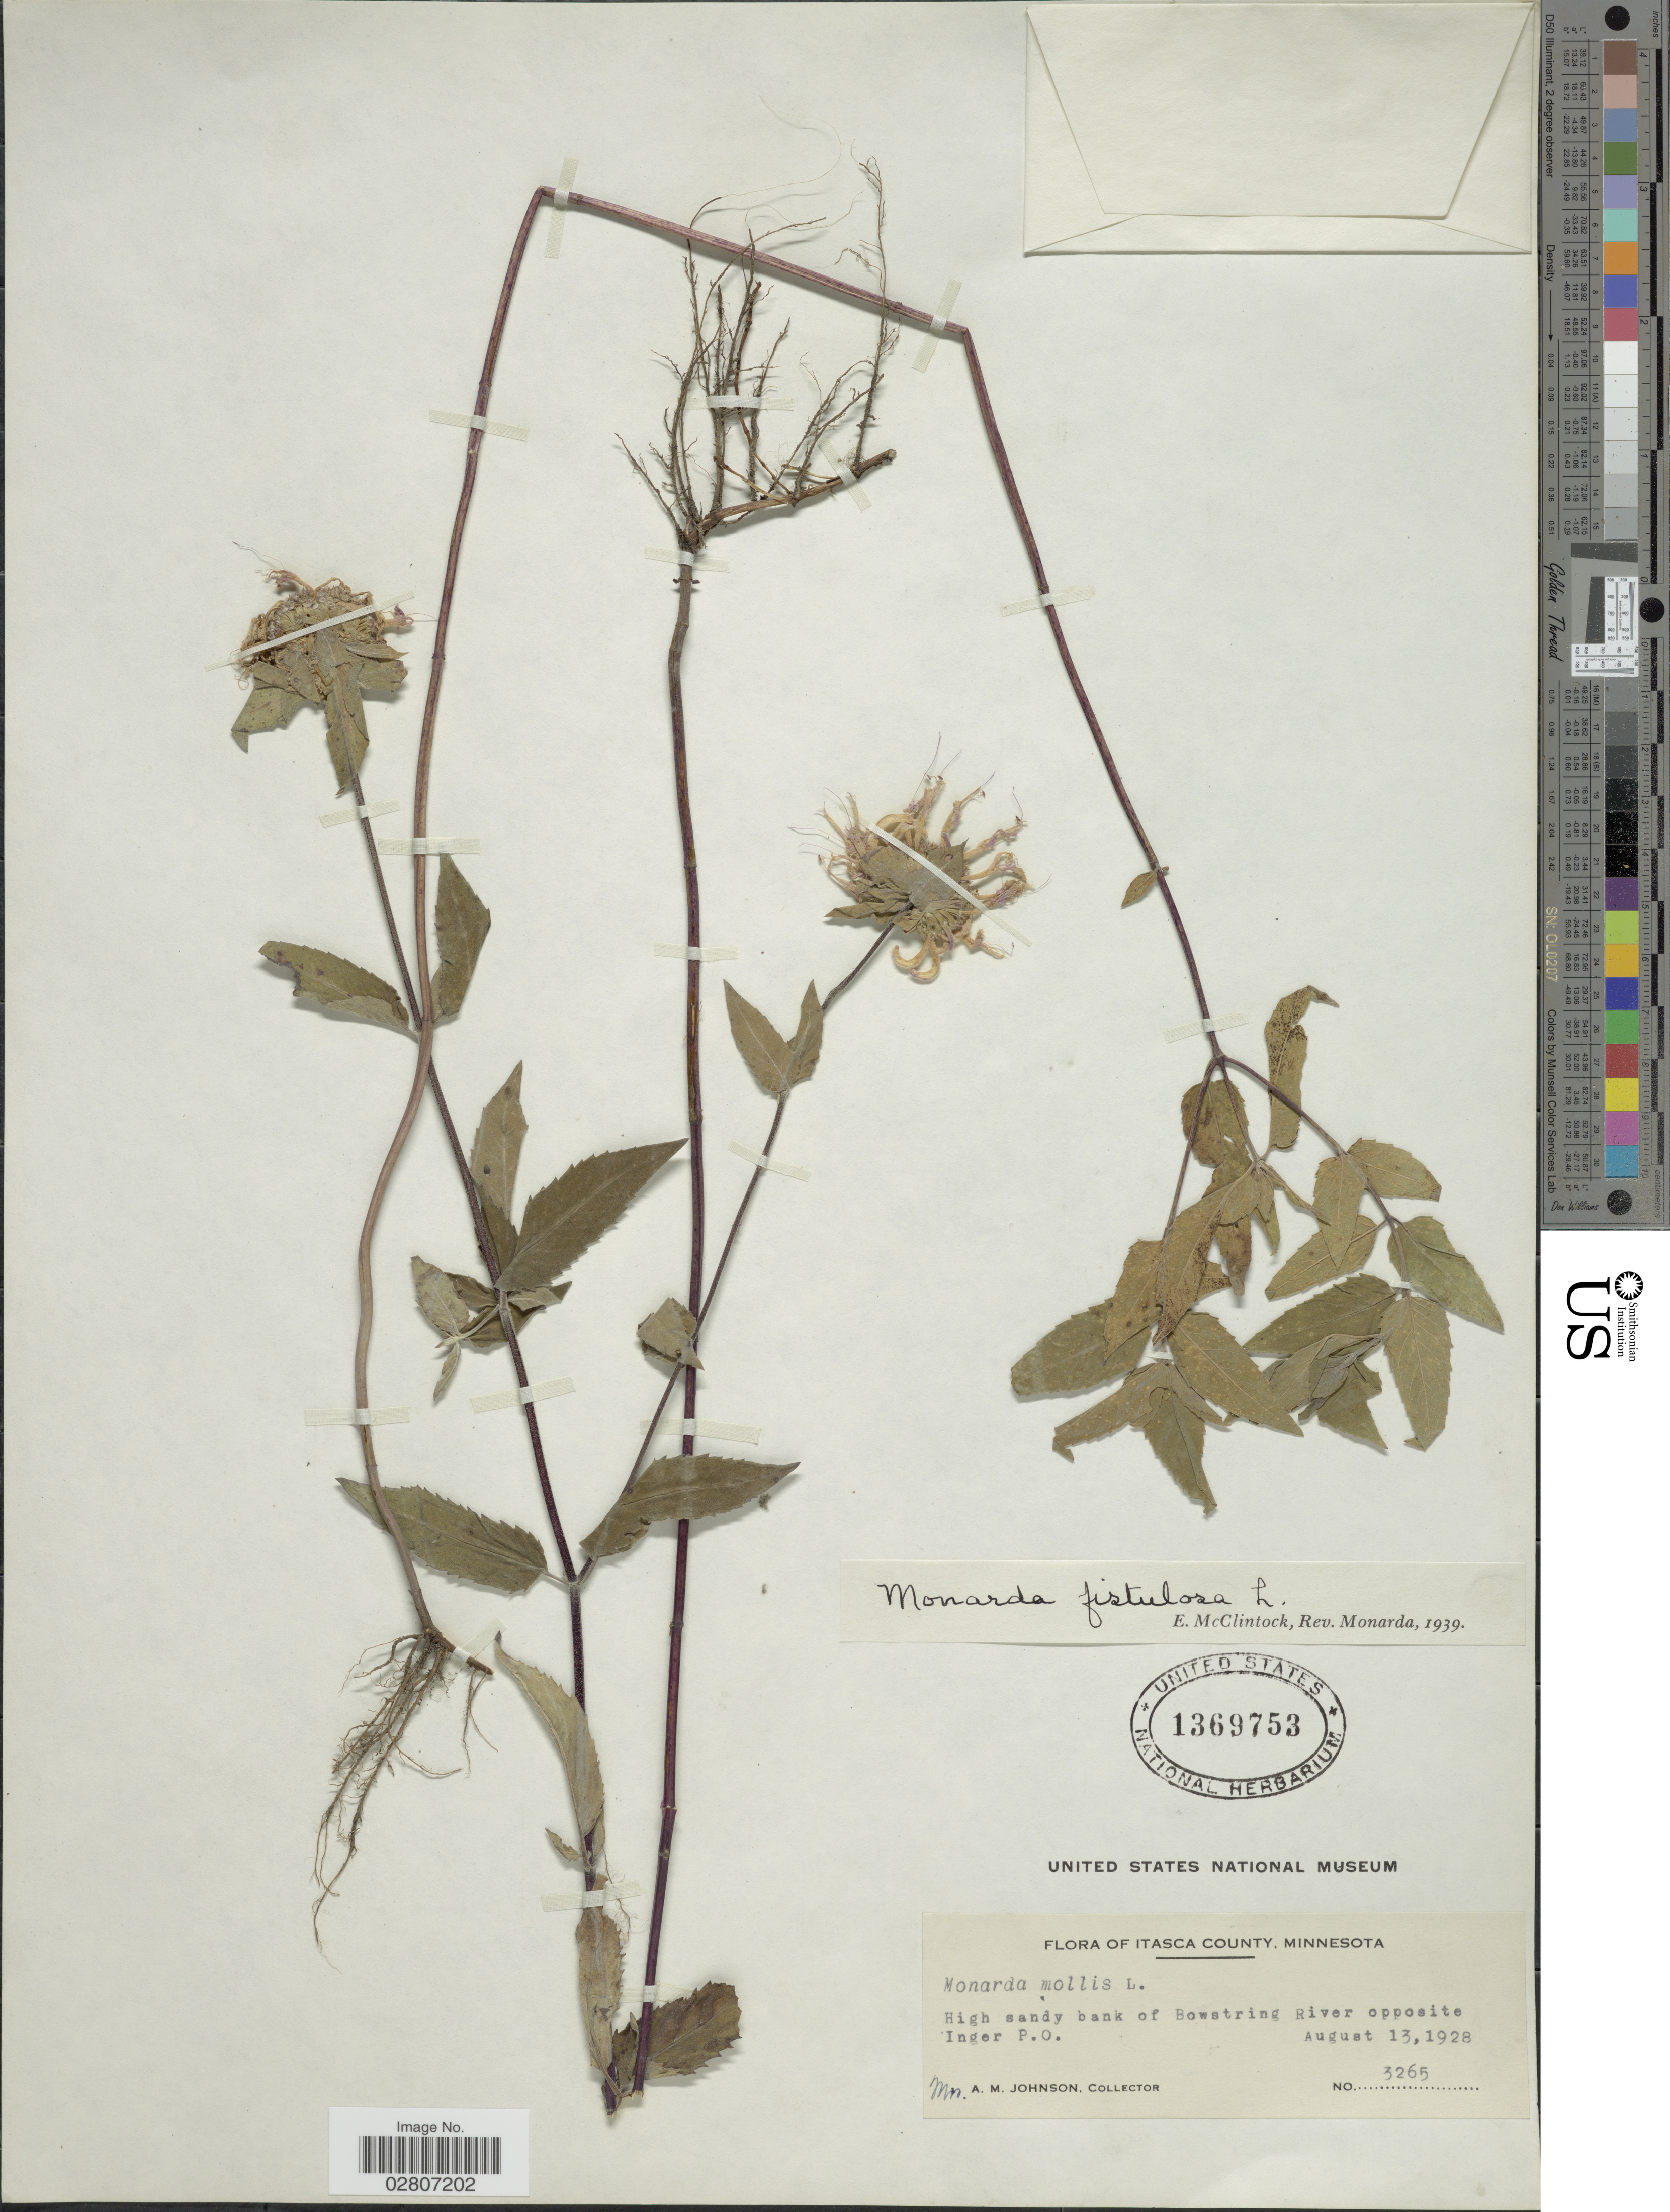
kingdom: Plantae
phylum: Tracheophyta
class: Magnoliopsida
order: Lamiales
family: Lamiaceae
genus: Monarda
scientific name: Monarda fistulosa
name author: L.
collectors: A. Johnson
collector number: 3265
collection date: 1928-08-13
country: United States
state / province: Minnesota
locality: Itasca County. High sandy bank of Bowstring River opposite Inger P.O.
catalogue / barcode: US 1369753